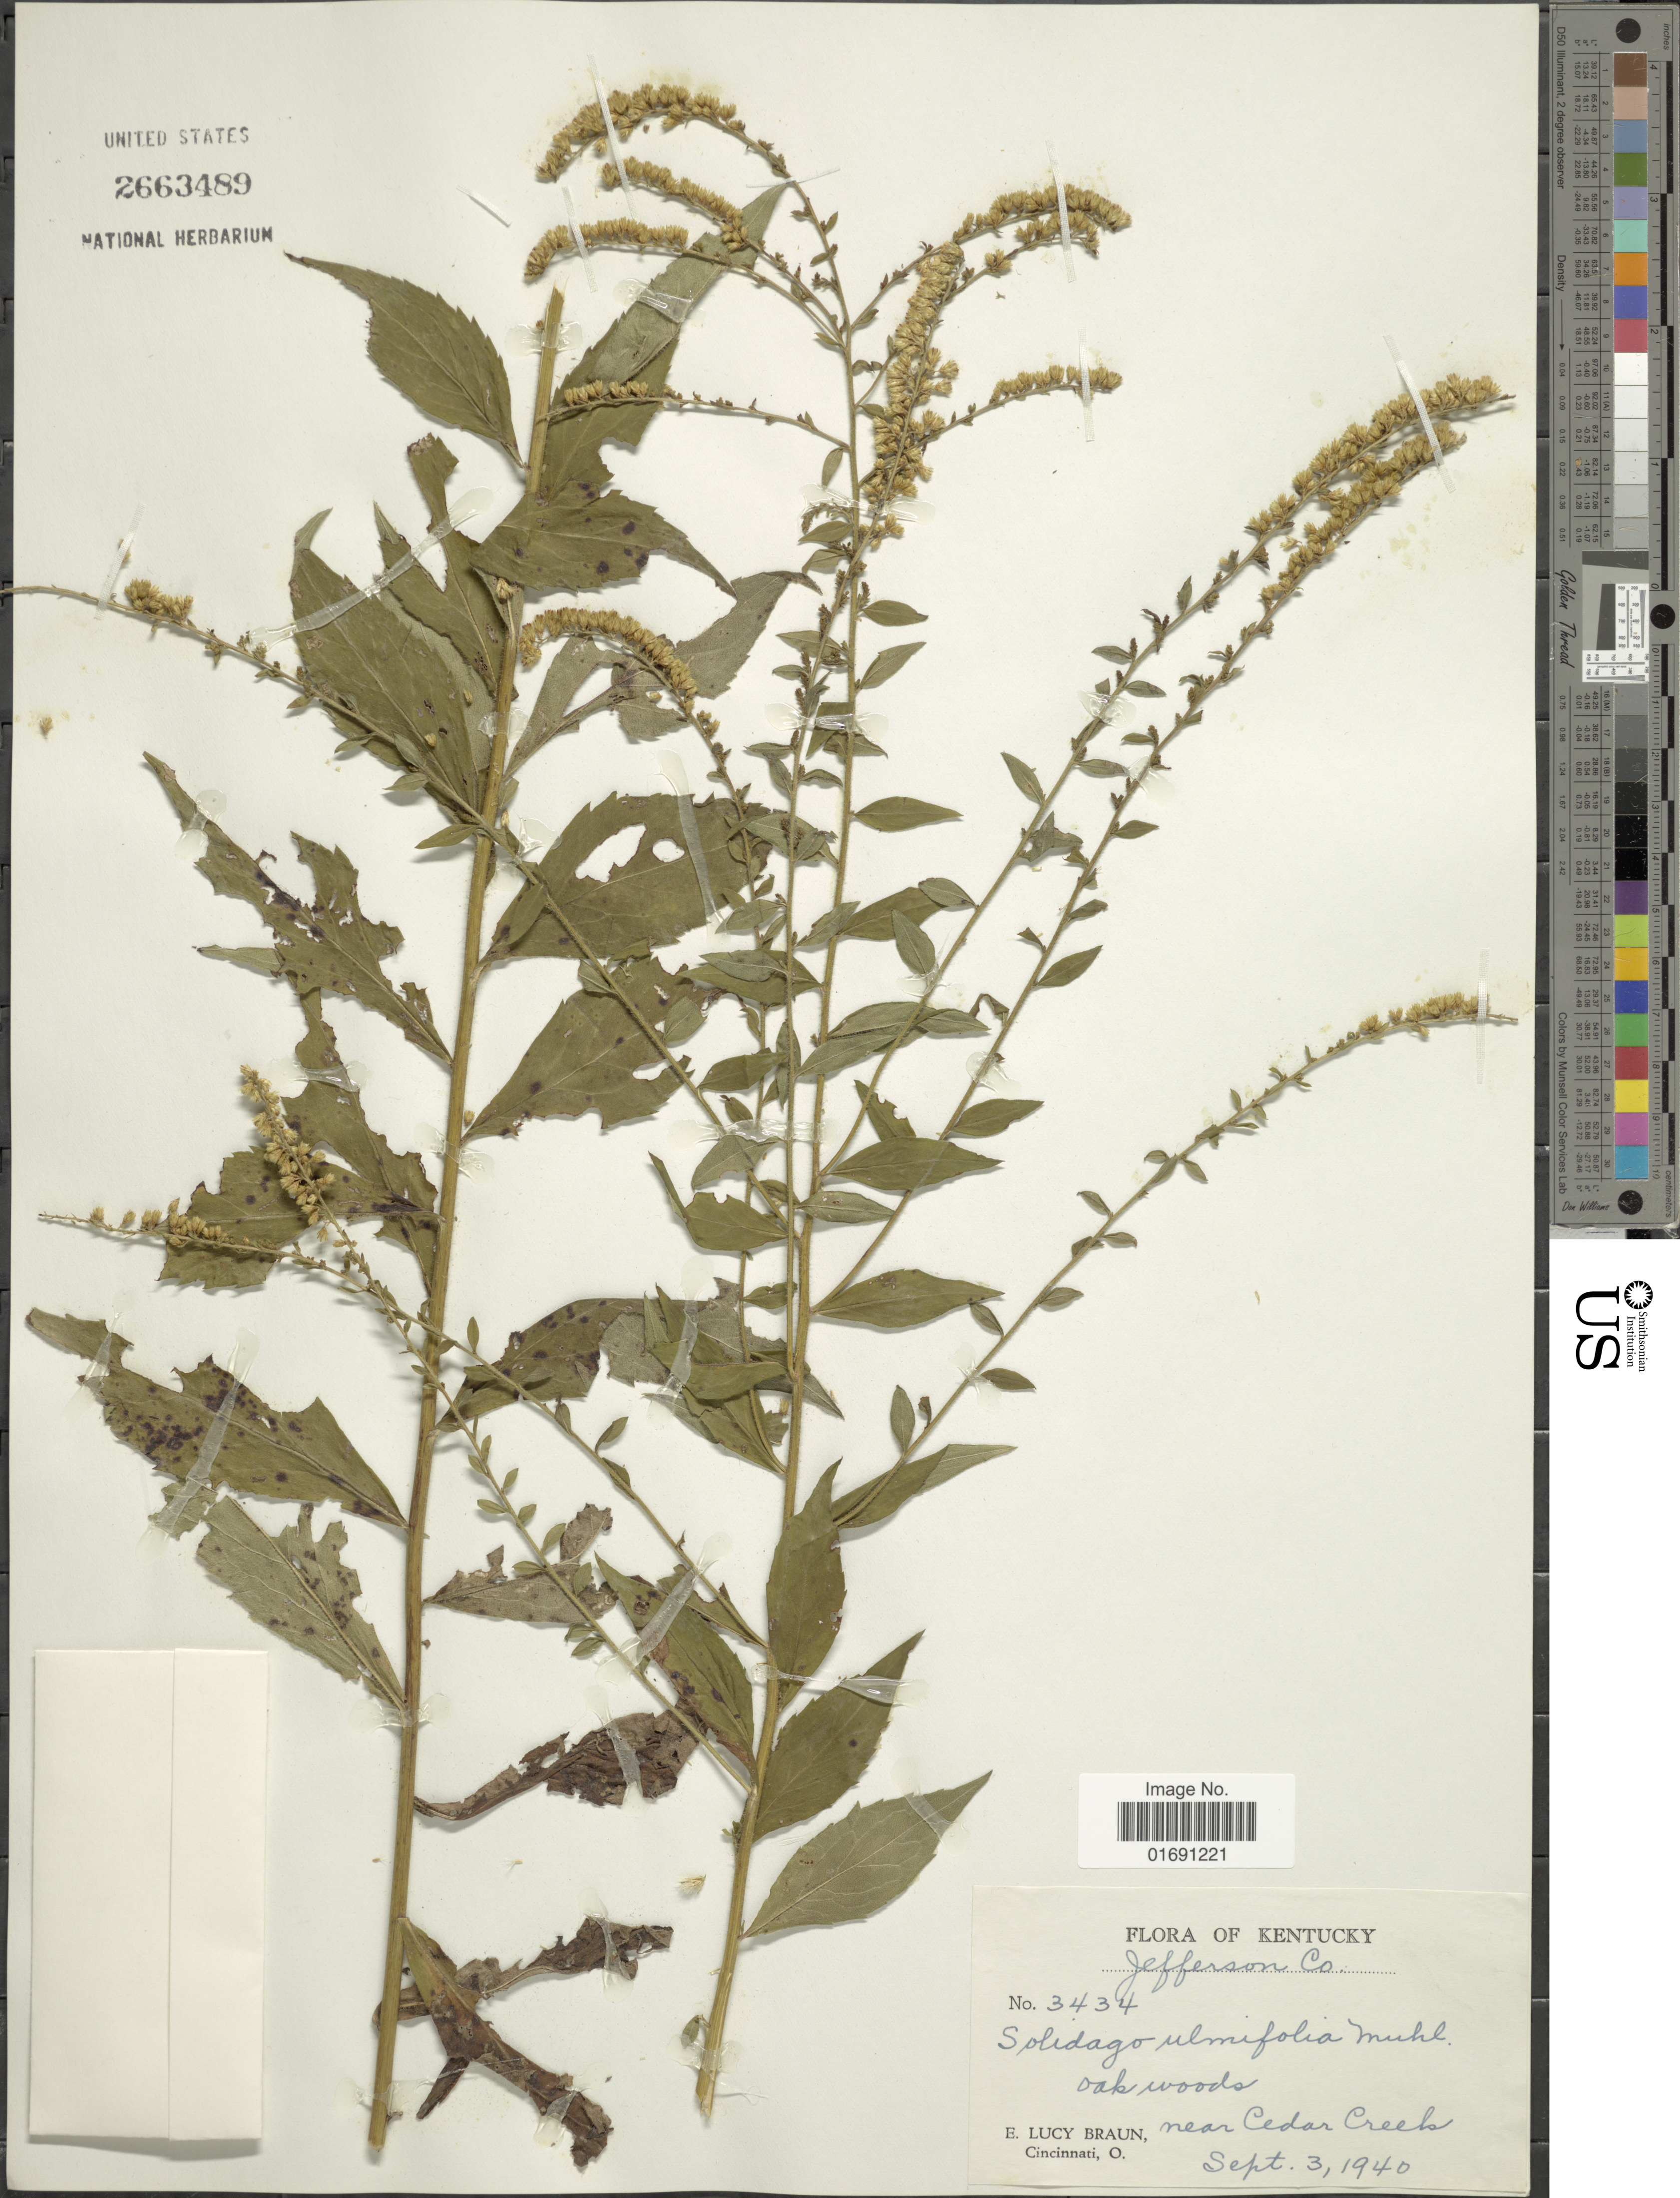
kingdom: Plantae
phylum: Tracheophyta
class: Magnoliopsida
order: Asterales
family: Asteraceae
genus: Solidago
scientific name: Solidago ulmifolia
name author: Muhl. ex Willd.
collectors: E. L. Braun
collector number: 3434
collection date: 1940-09-03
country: United States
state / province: Kentucky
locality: Oak woods, near Cedar Creek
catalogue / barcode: US 2663489